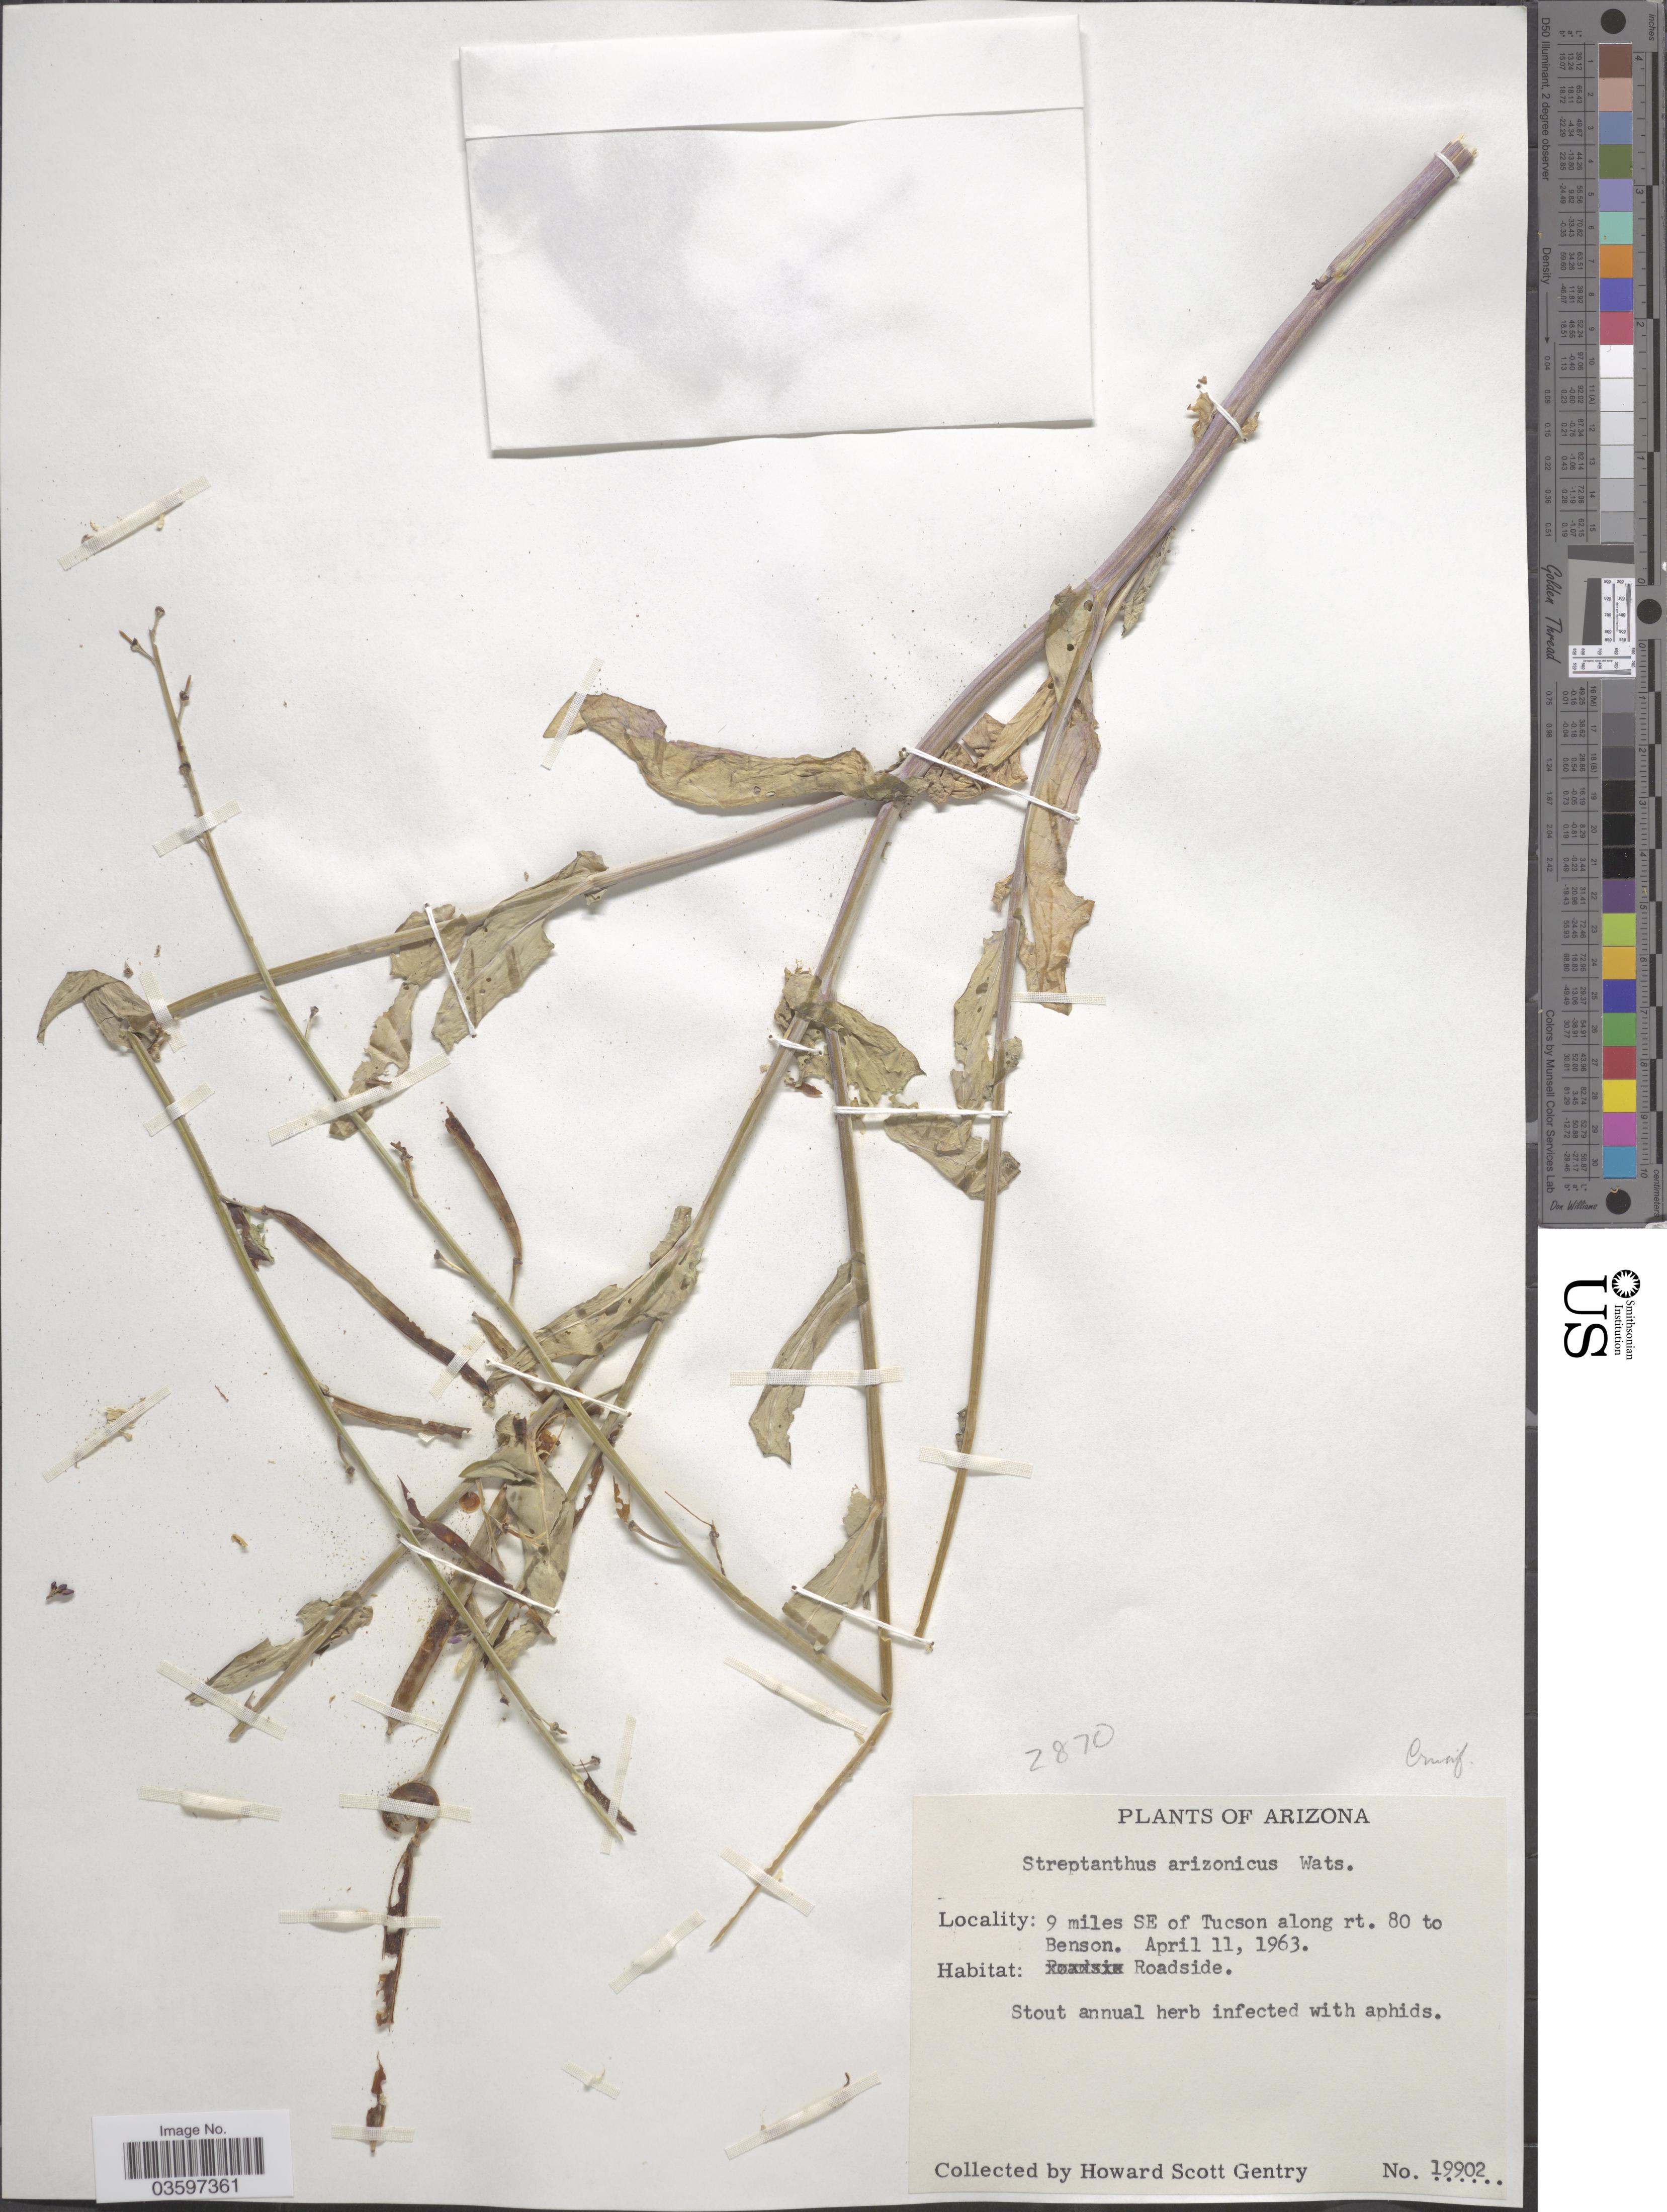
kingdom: Plantae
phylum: Tracheophyta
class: Magnoliopsida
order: Brassicales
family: Brassicaceae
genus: Streptanthus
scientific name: Streptanthus arizonicus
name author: S. Watson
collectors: H. S. Gentry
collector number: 19902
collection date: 1963-04-11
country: United States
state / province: Arizona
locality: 9 miles SE of Tucson along rt. 80 to Benson.